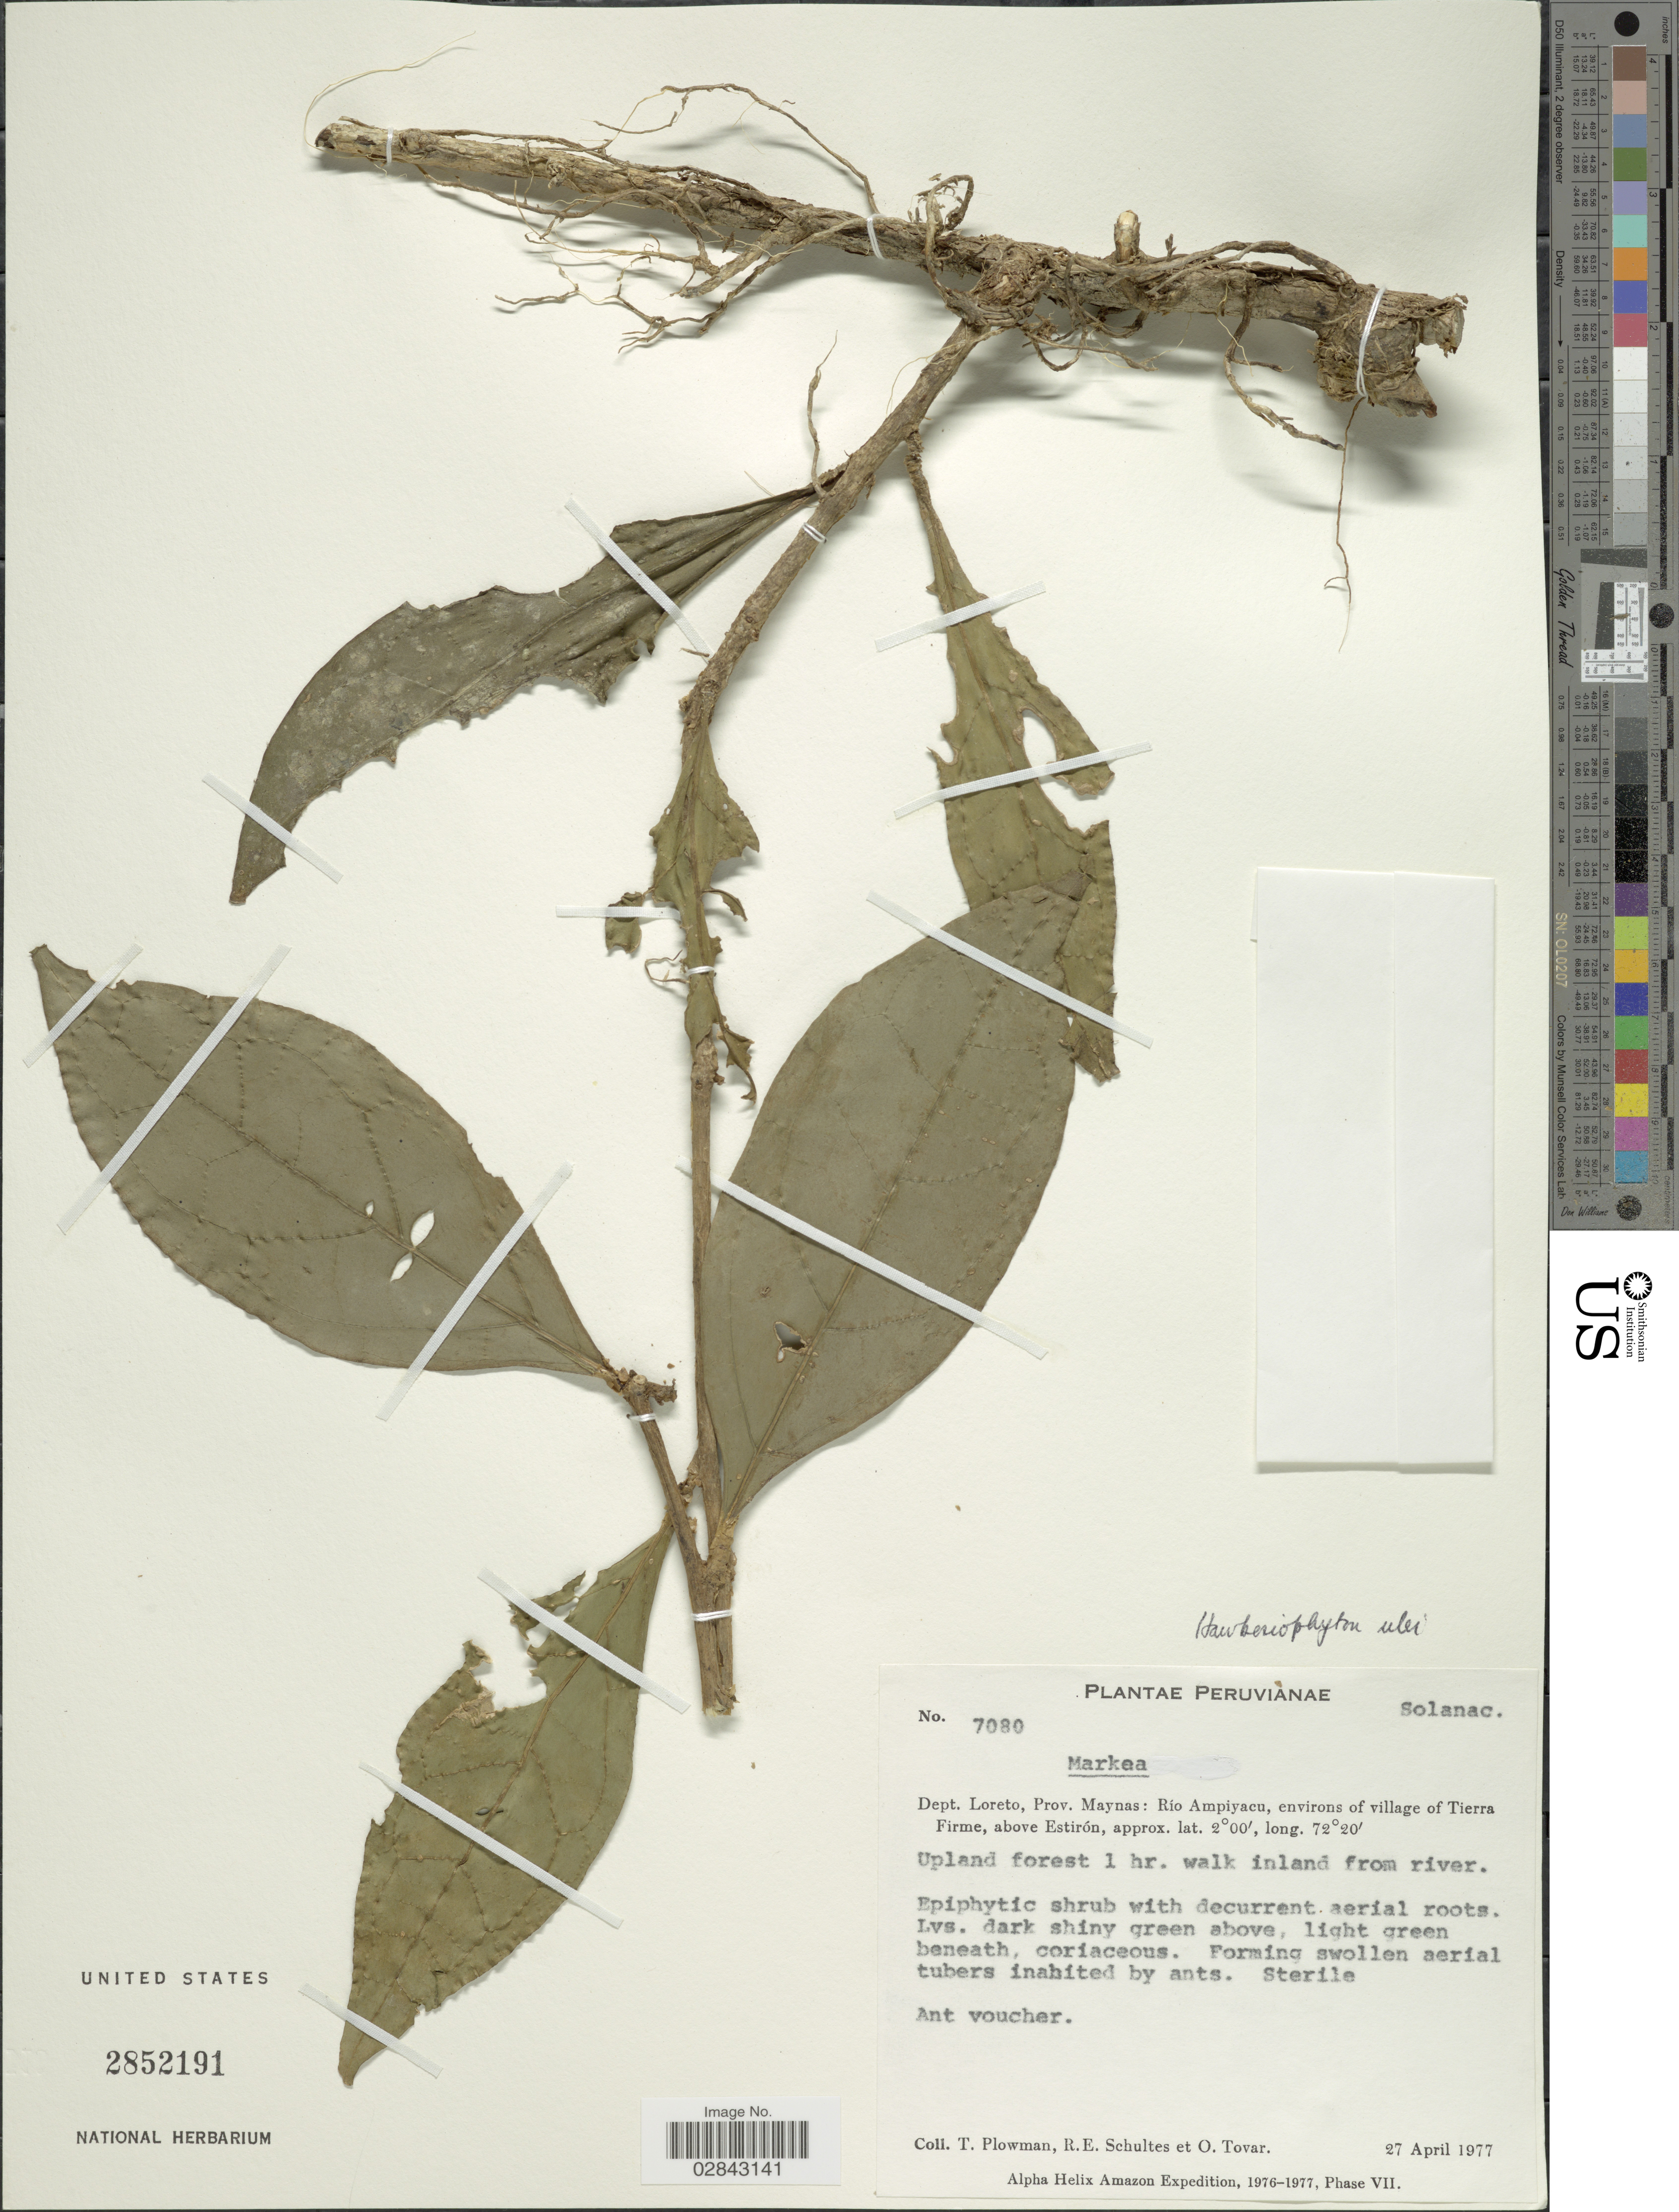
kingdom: Plantae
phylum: Tracheophyta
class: Magnoliopsida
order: Solanales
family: Solanaceae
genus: Hawkesiophyton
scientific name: Hawkesiophyton ulei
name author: (Dammer) Hunz.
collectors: T. Plowman, R. E. Schultes & Ó. Tovar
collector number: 7080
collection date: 1977-04-27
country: Peru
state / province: Loreto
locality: Dept. Loreto, Prov. Maynas: Río Ampiyacu, environs of village of Tierra Firme, above Estirón. Upland forest 1 hr. walk inland from river. Amazon.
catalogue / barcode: US 2852191